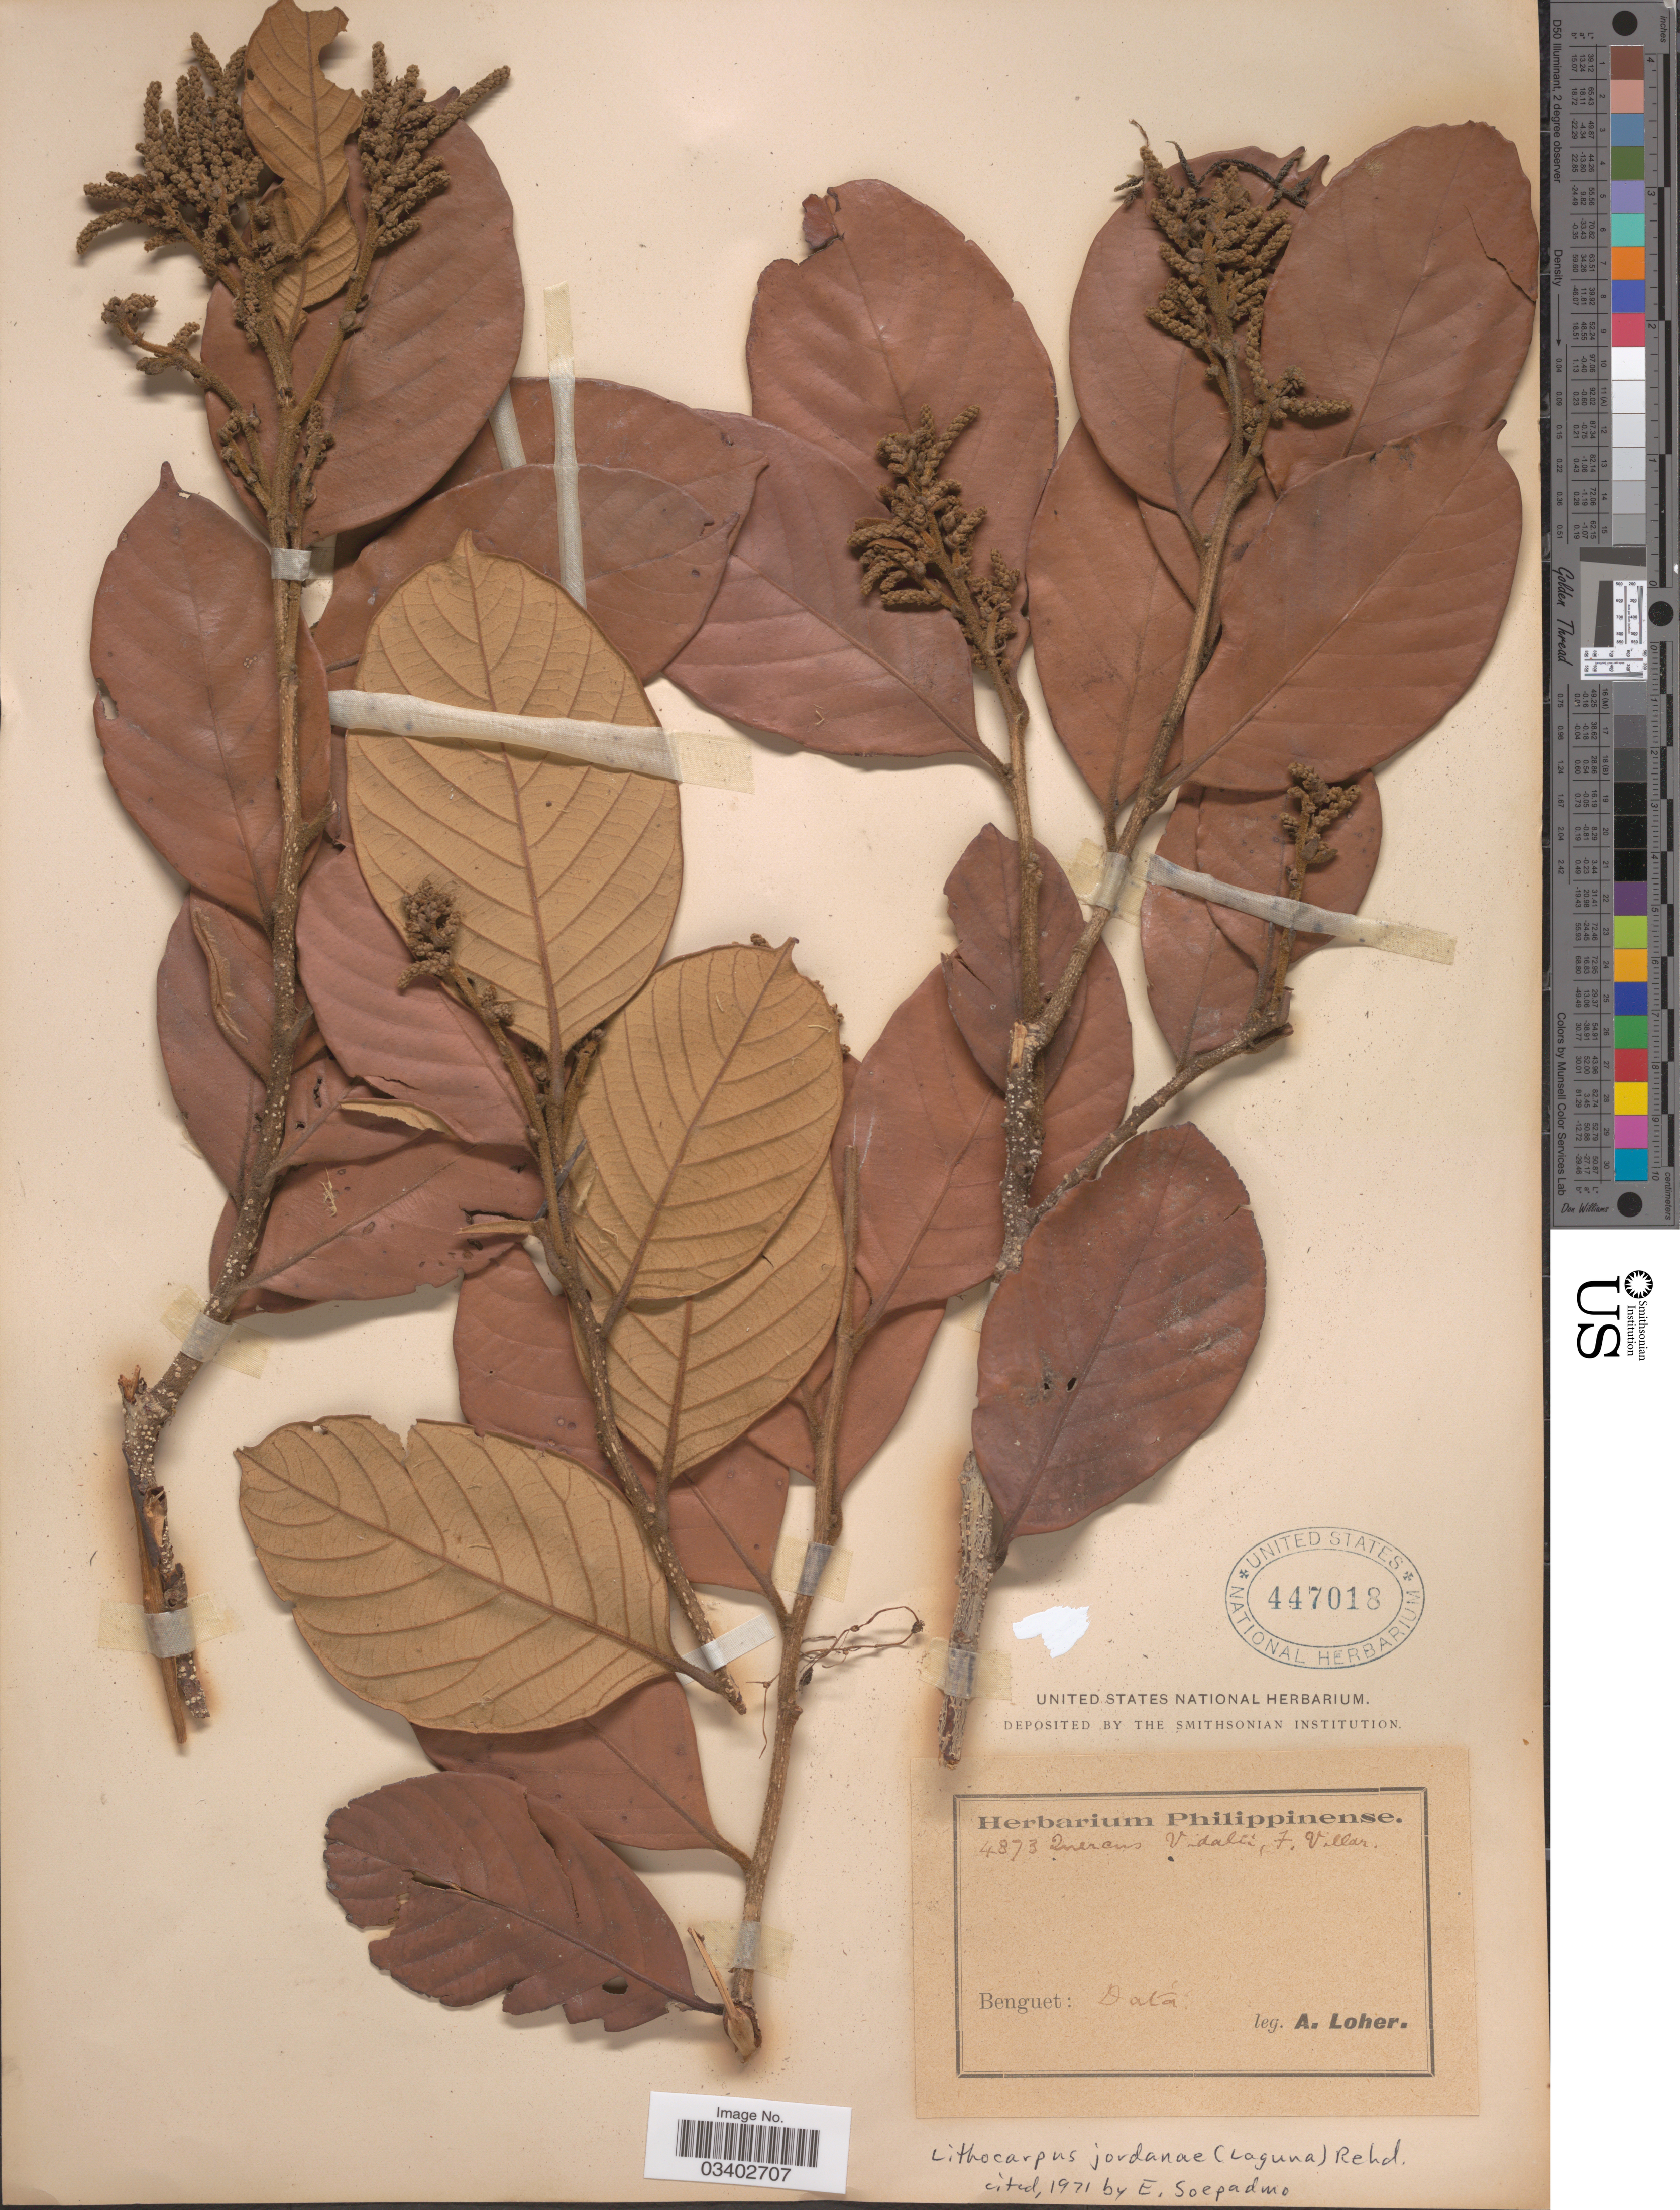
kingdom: Plantae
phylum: Tracheophyta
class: Magnoliopsida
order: Fagales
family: Fagaceae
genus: Lithocarpus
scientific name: Lithocarpus jordanae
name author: (Villanueva) Rehder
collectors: A. Loher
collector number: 4873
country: Philippines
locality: Benguet: Datá.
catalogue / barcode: US 447018